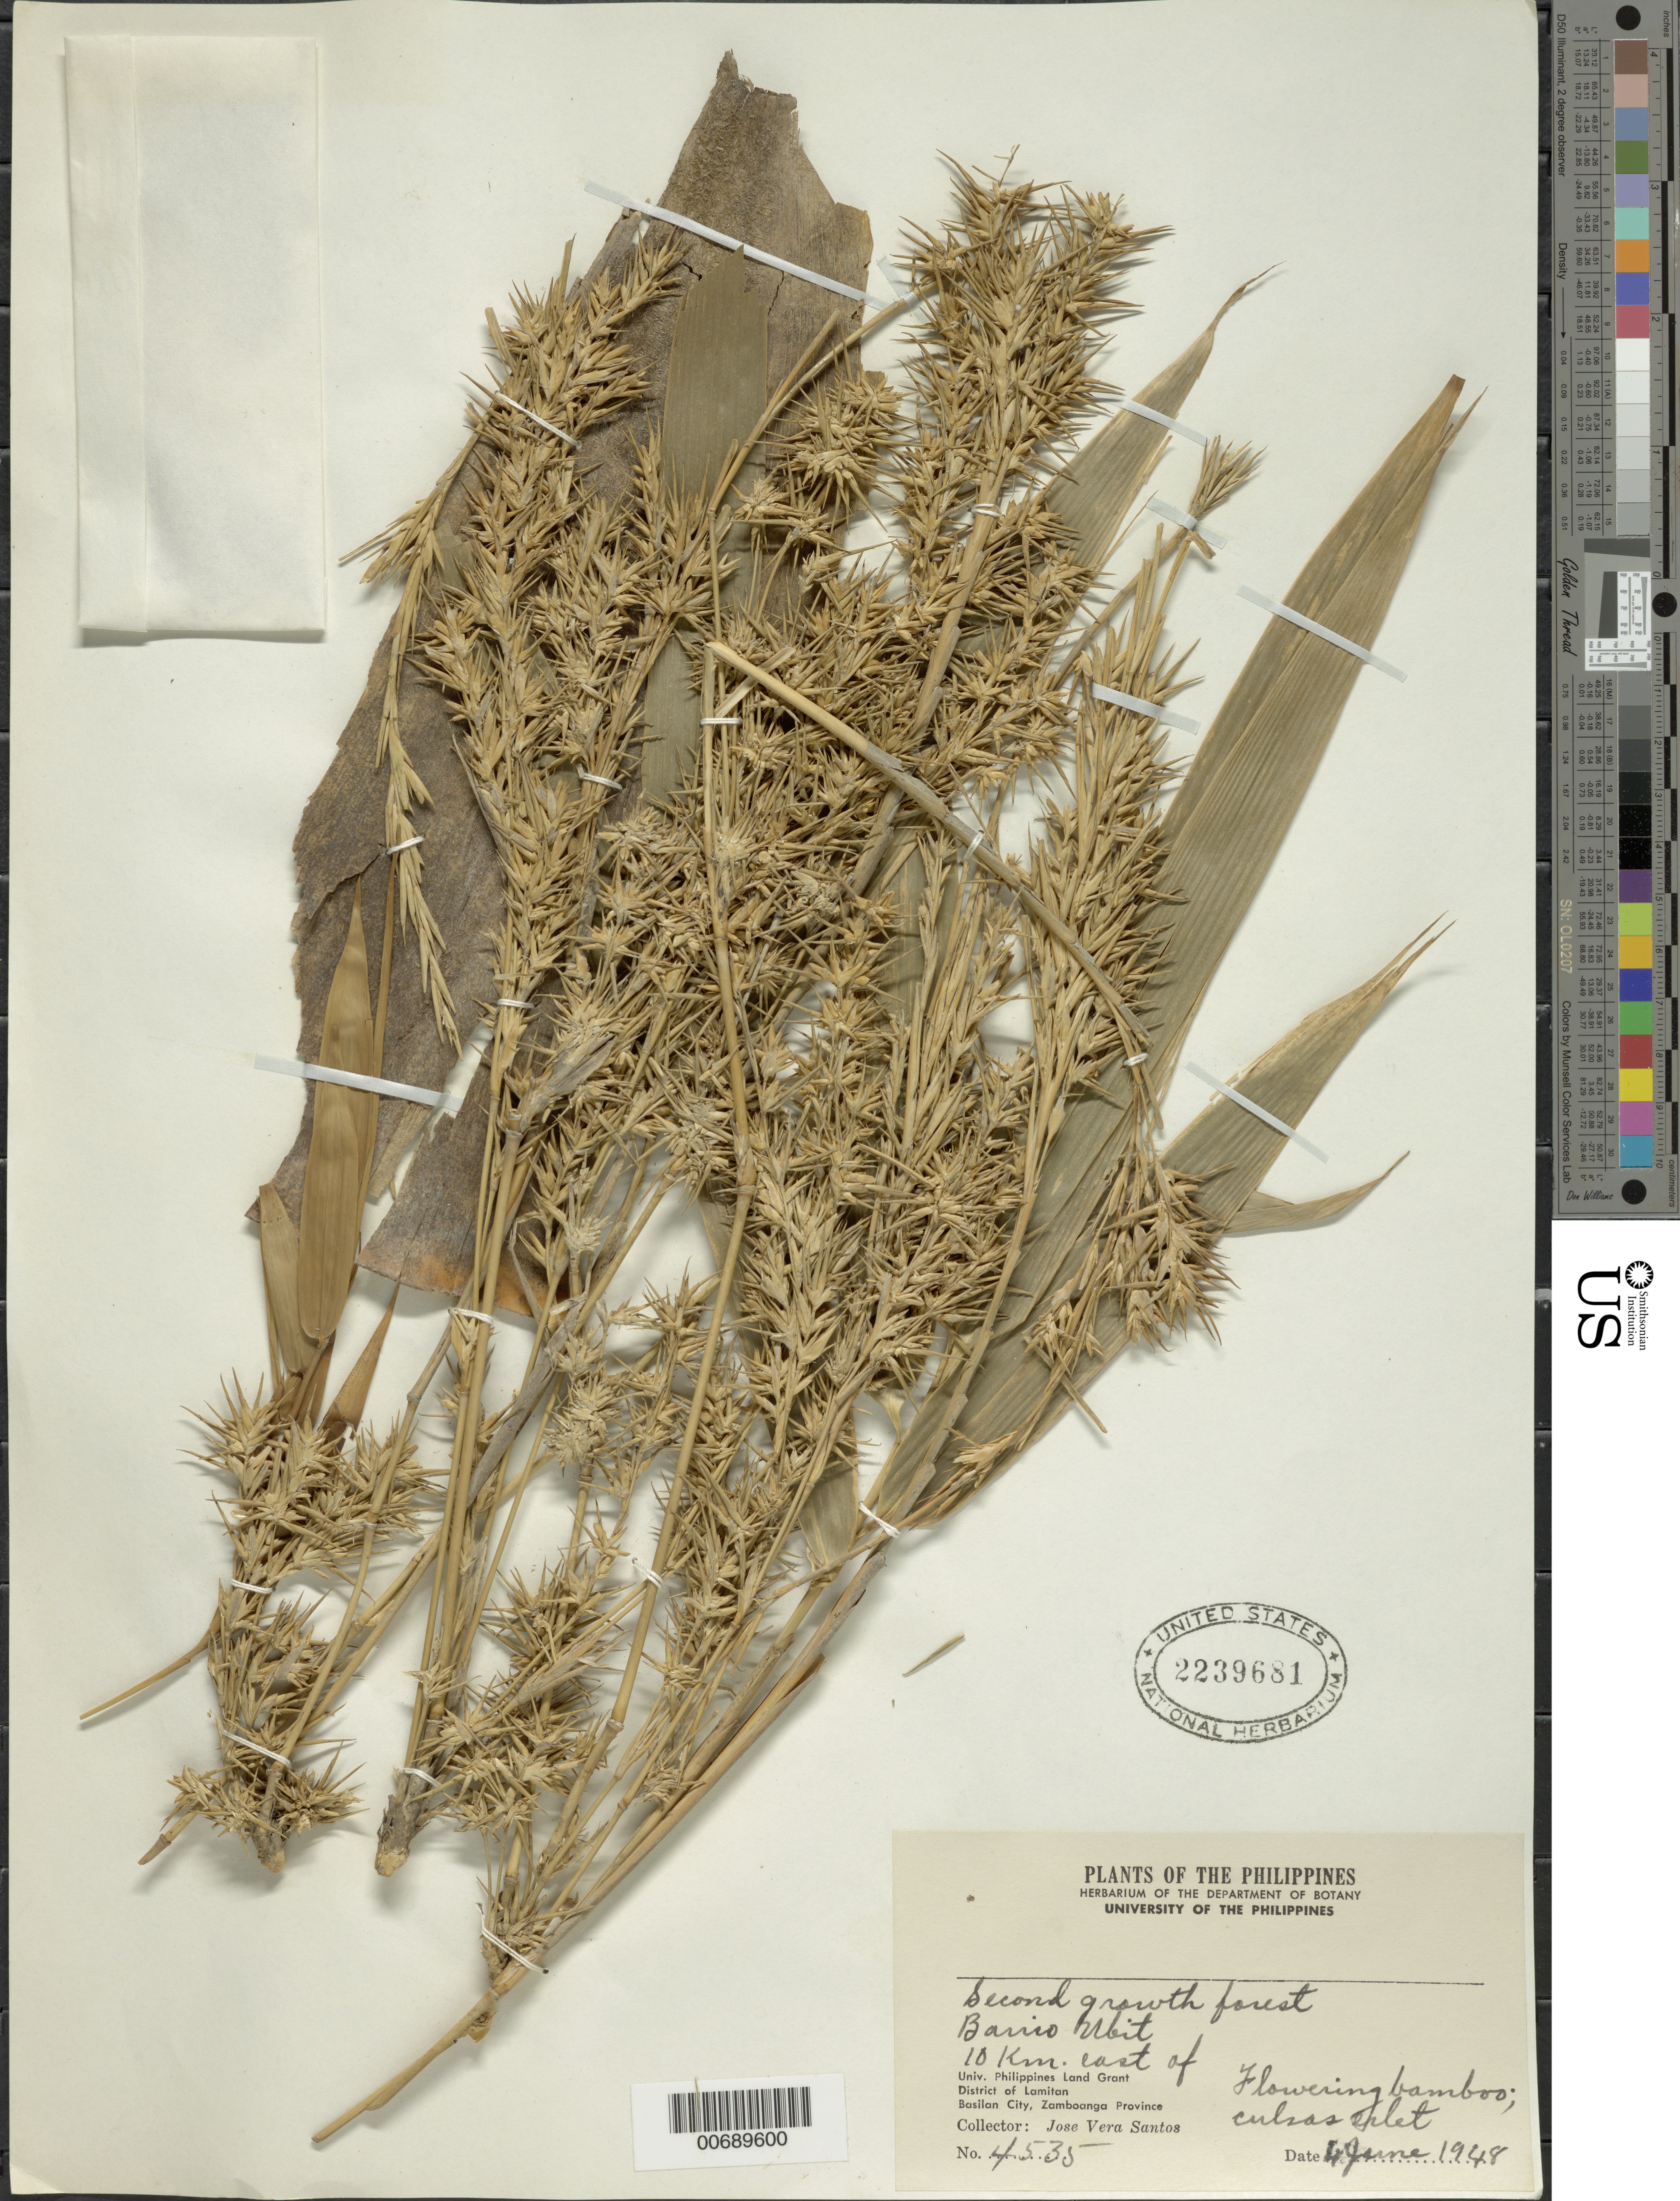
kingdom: Plantae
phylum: Tracheophyta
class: Liliopsida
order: Poales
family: Poaceae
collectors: J. V. Santos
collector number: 4535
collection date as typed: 04 Jun 1948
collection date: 1948-06-04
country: Philippines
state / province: Zamboanga Peninsula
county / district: Zamboanga del Sur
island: Mindanao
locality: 10 km E of Basilan City. [Basilan City on Basilan Island and Province?]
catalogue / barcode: US 2239681